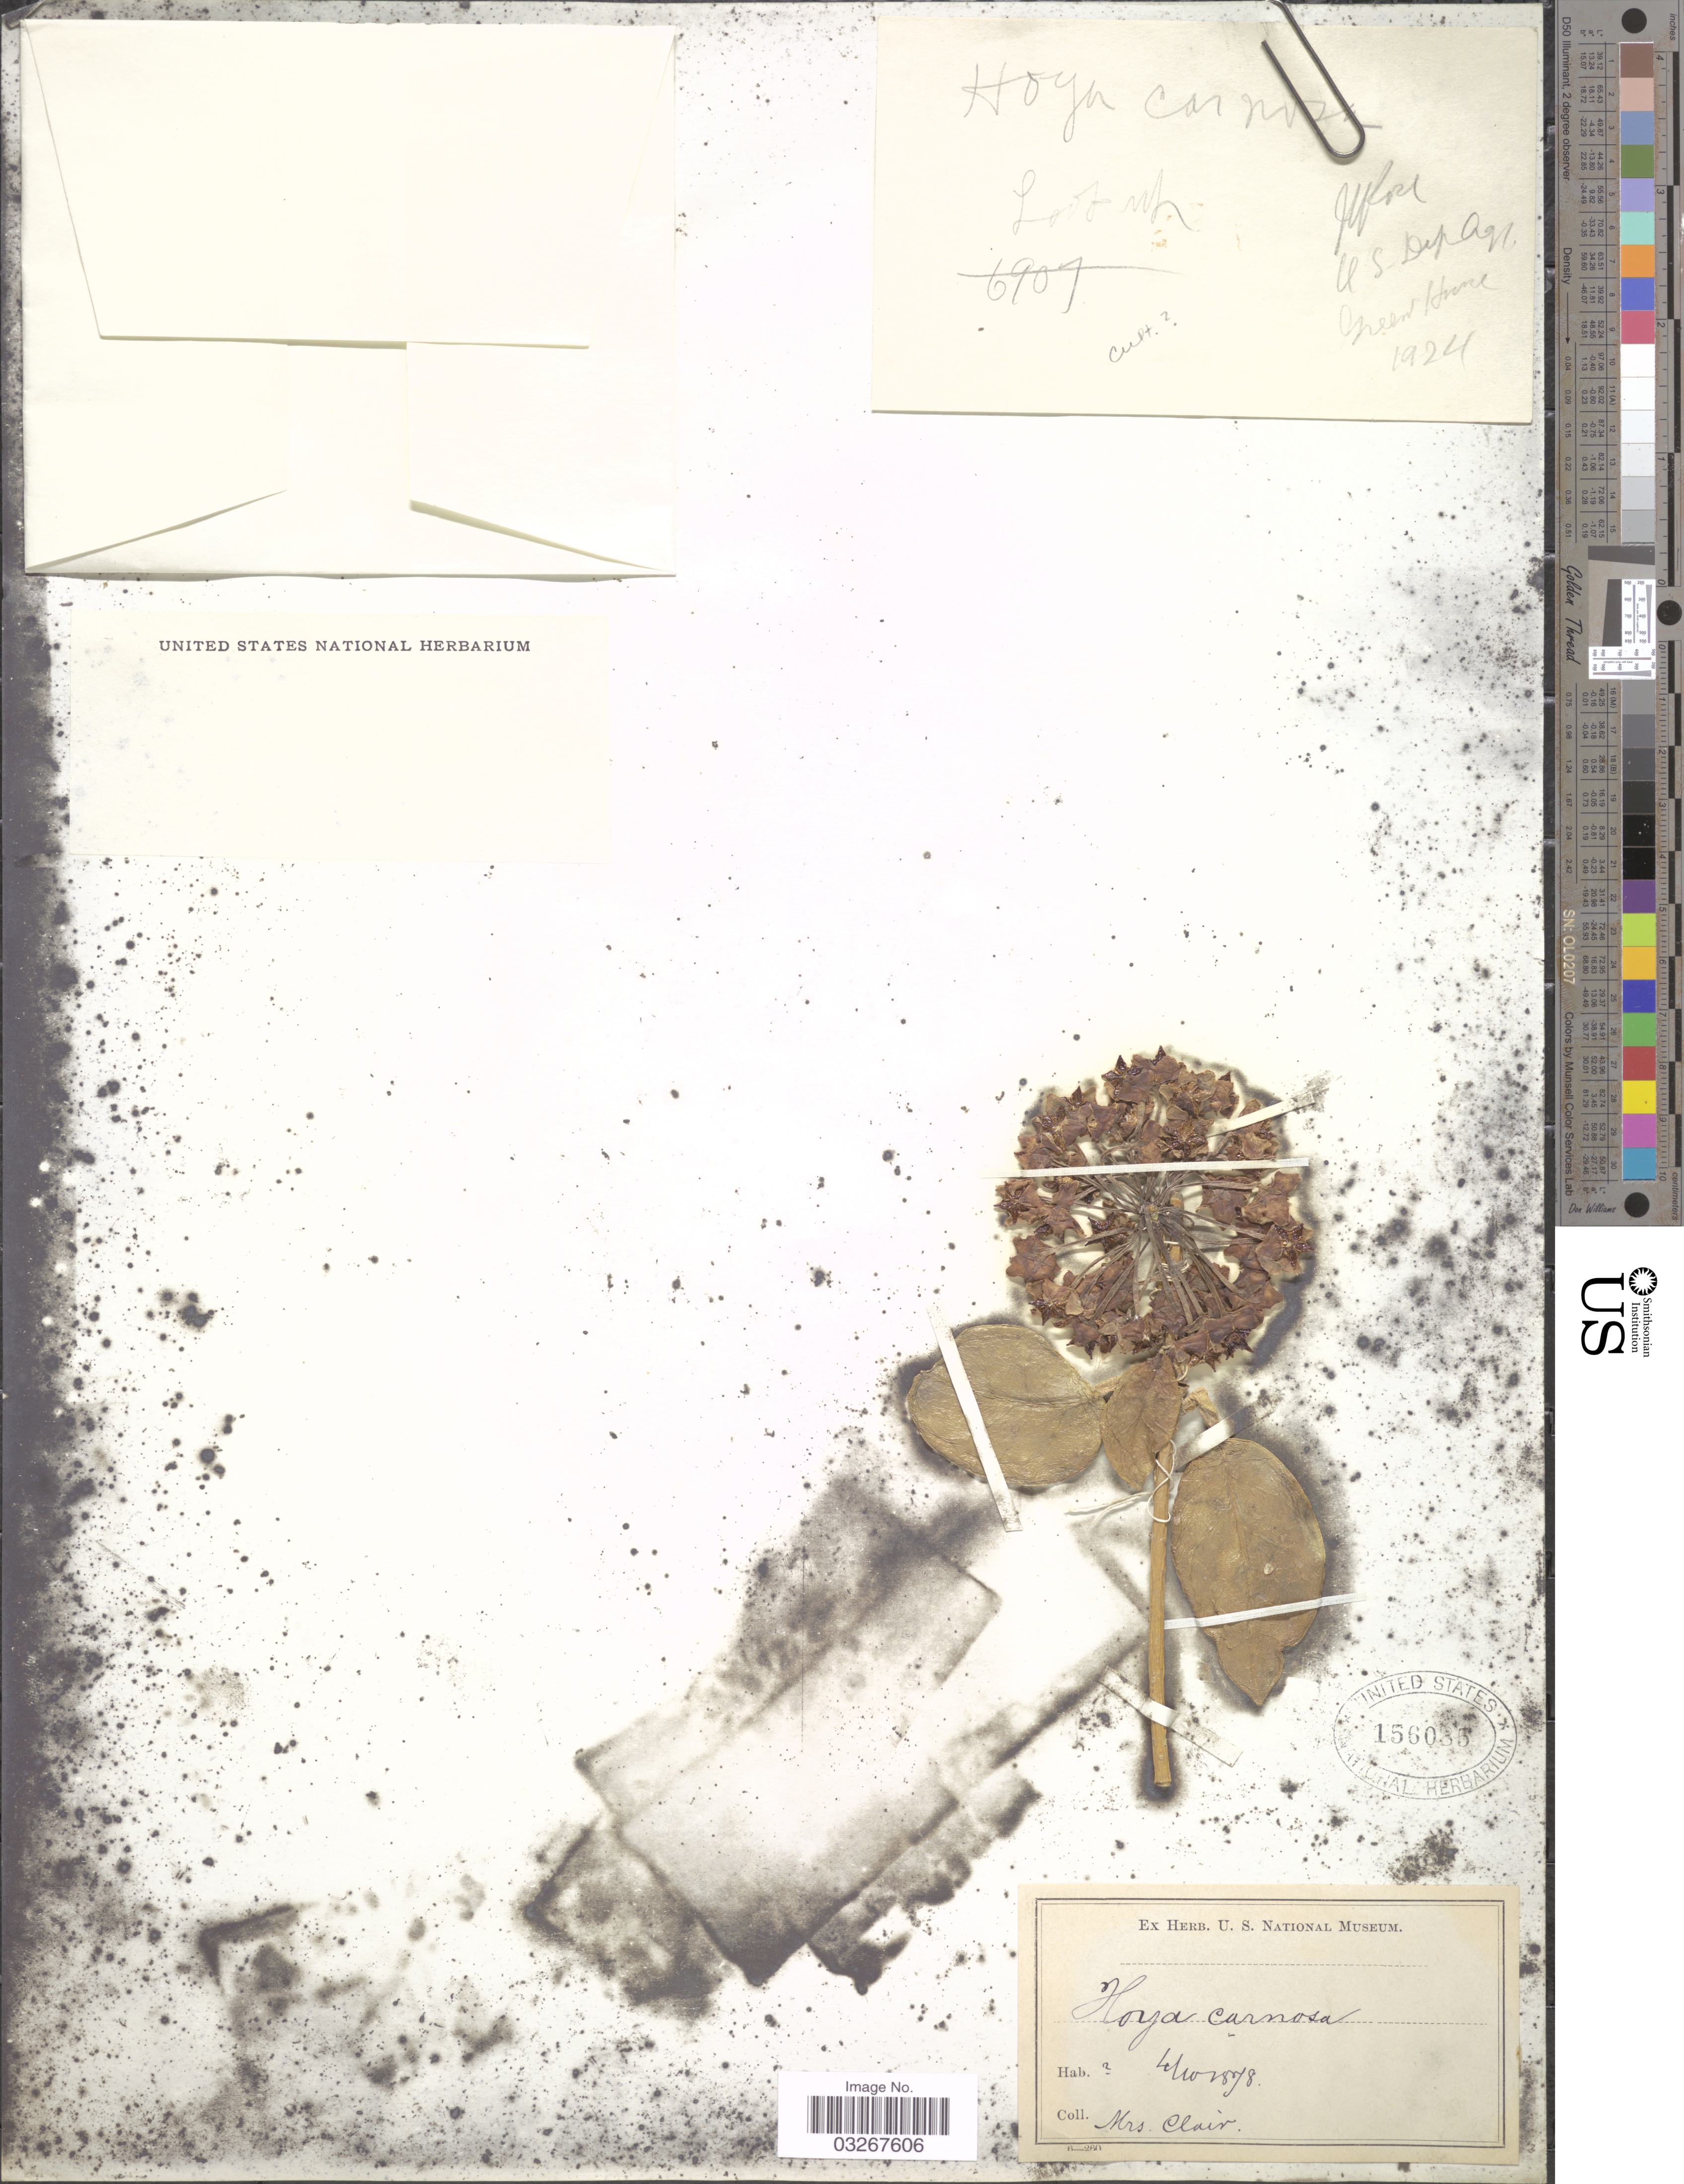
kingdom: Plantae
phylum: Tracheophyta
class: Magnoliopsida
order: Gentianales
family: Apocynaceae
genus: Hoya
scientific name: Hoya carnosa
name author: (L. f.) R. Br.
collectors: Clair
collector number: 1924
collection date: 1878-10-04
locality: U.S Dep Agr Greenhouse.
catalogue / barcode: US 156035